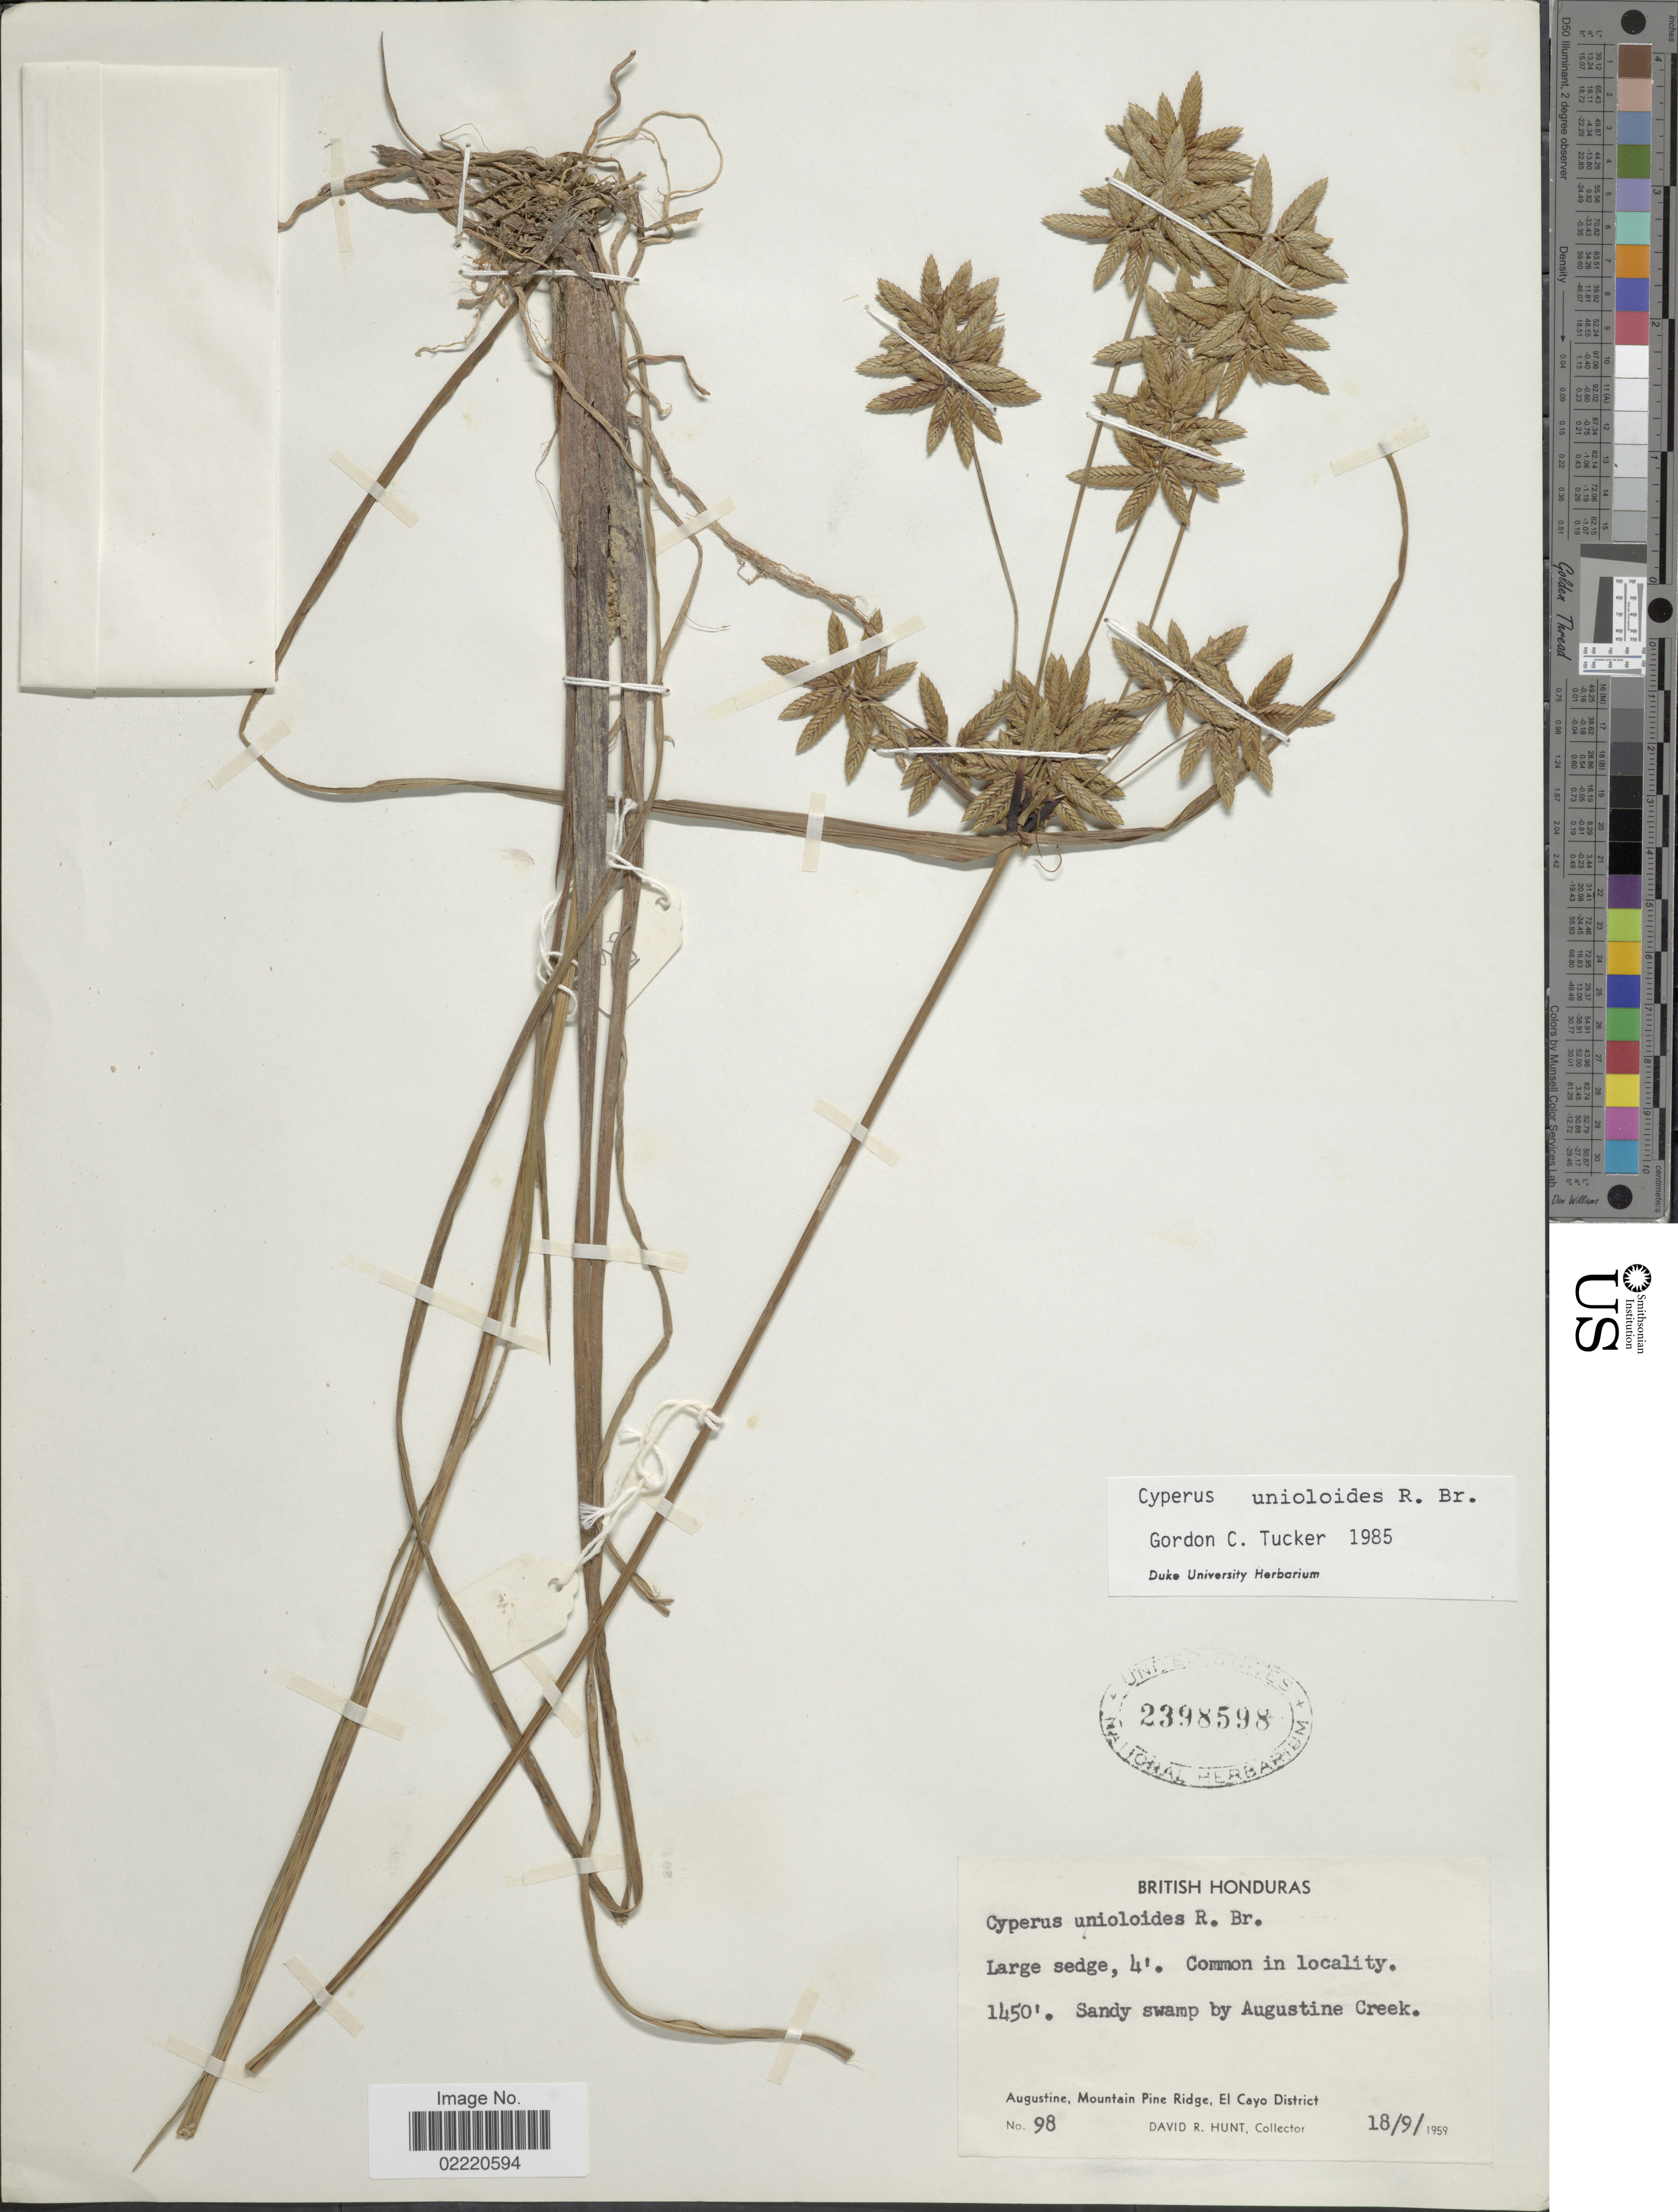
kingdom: Plantae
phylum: Tracheophyta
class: Liliopsida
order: Poales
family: Cyperaceae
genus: Cyperus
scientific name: Cyperus unioloides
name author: R. Br.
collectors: D. R. Hunt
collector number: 98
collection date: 1959-09-18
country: Belize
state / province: Cayo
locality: British Honduras, sandy swamp by Augustine Creek, Augustine, Mountain Pine Ridge.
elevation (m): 442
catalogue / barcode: US 2398598